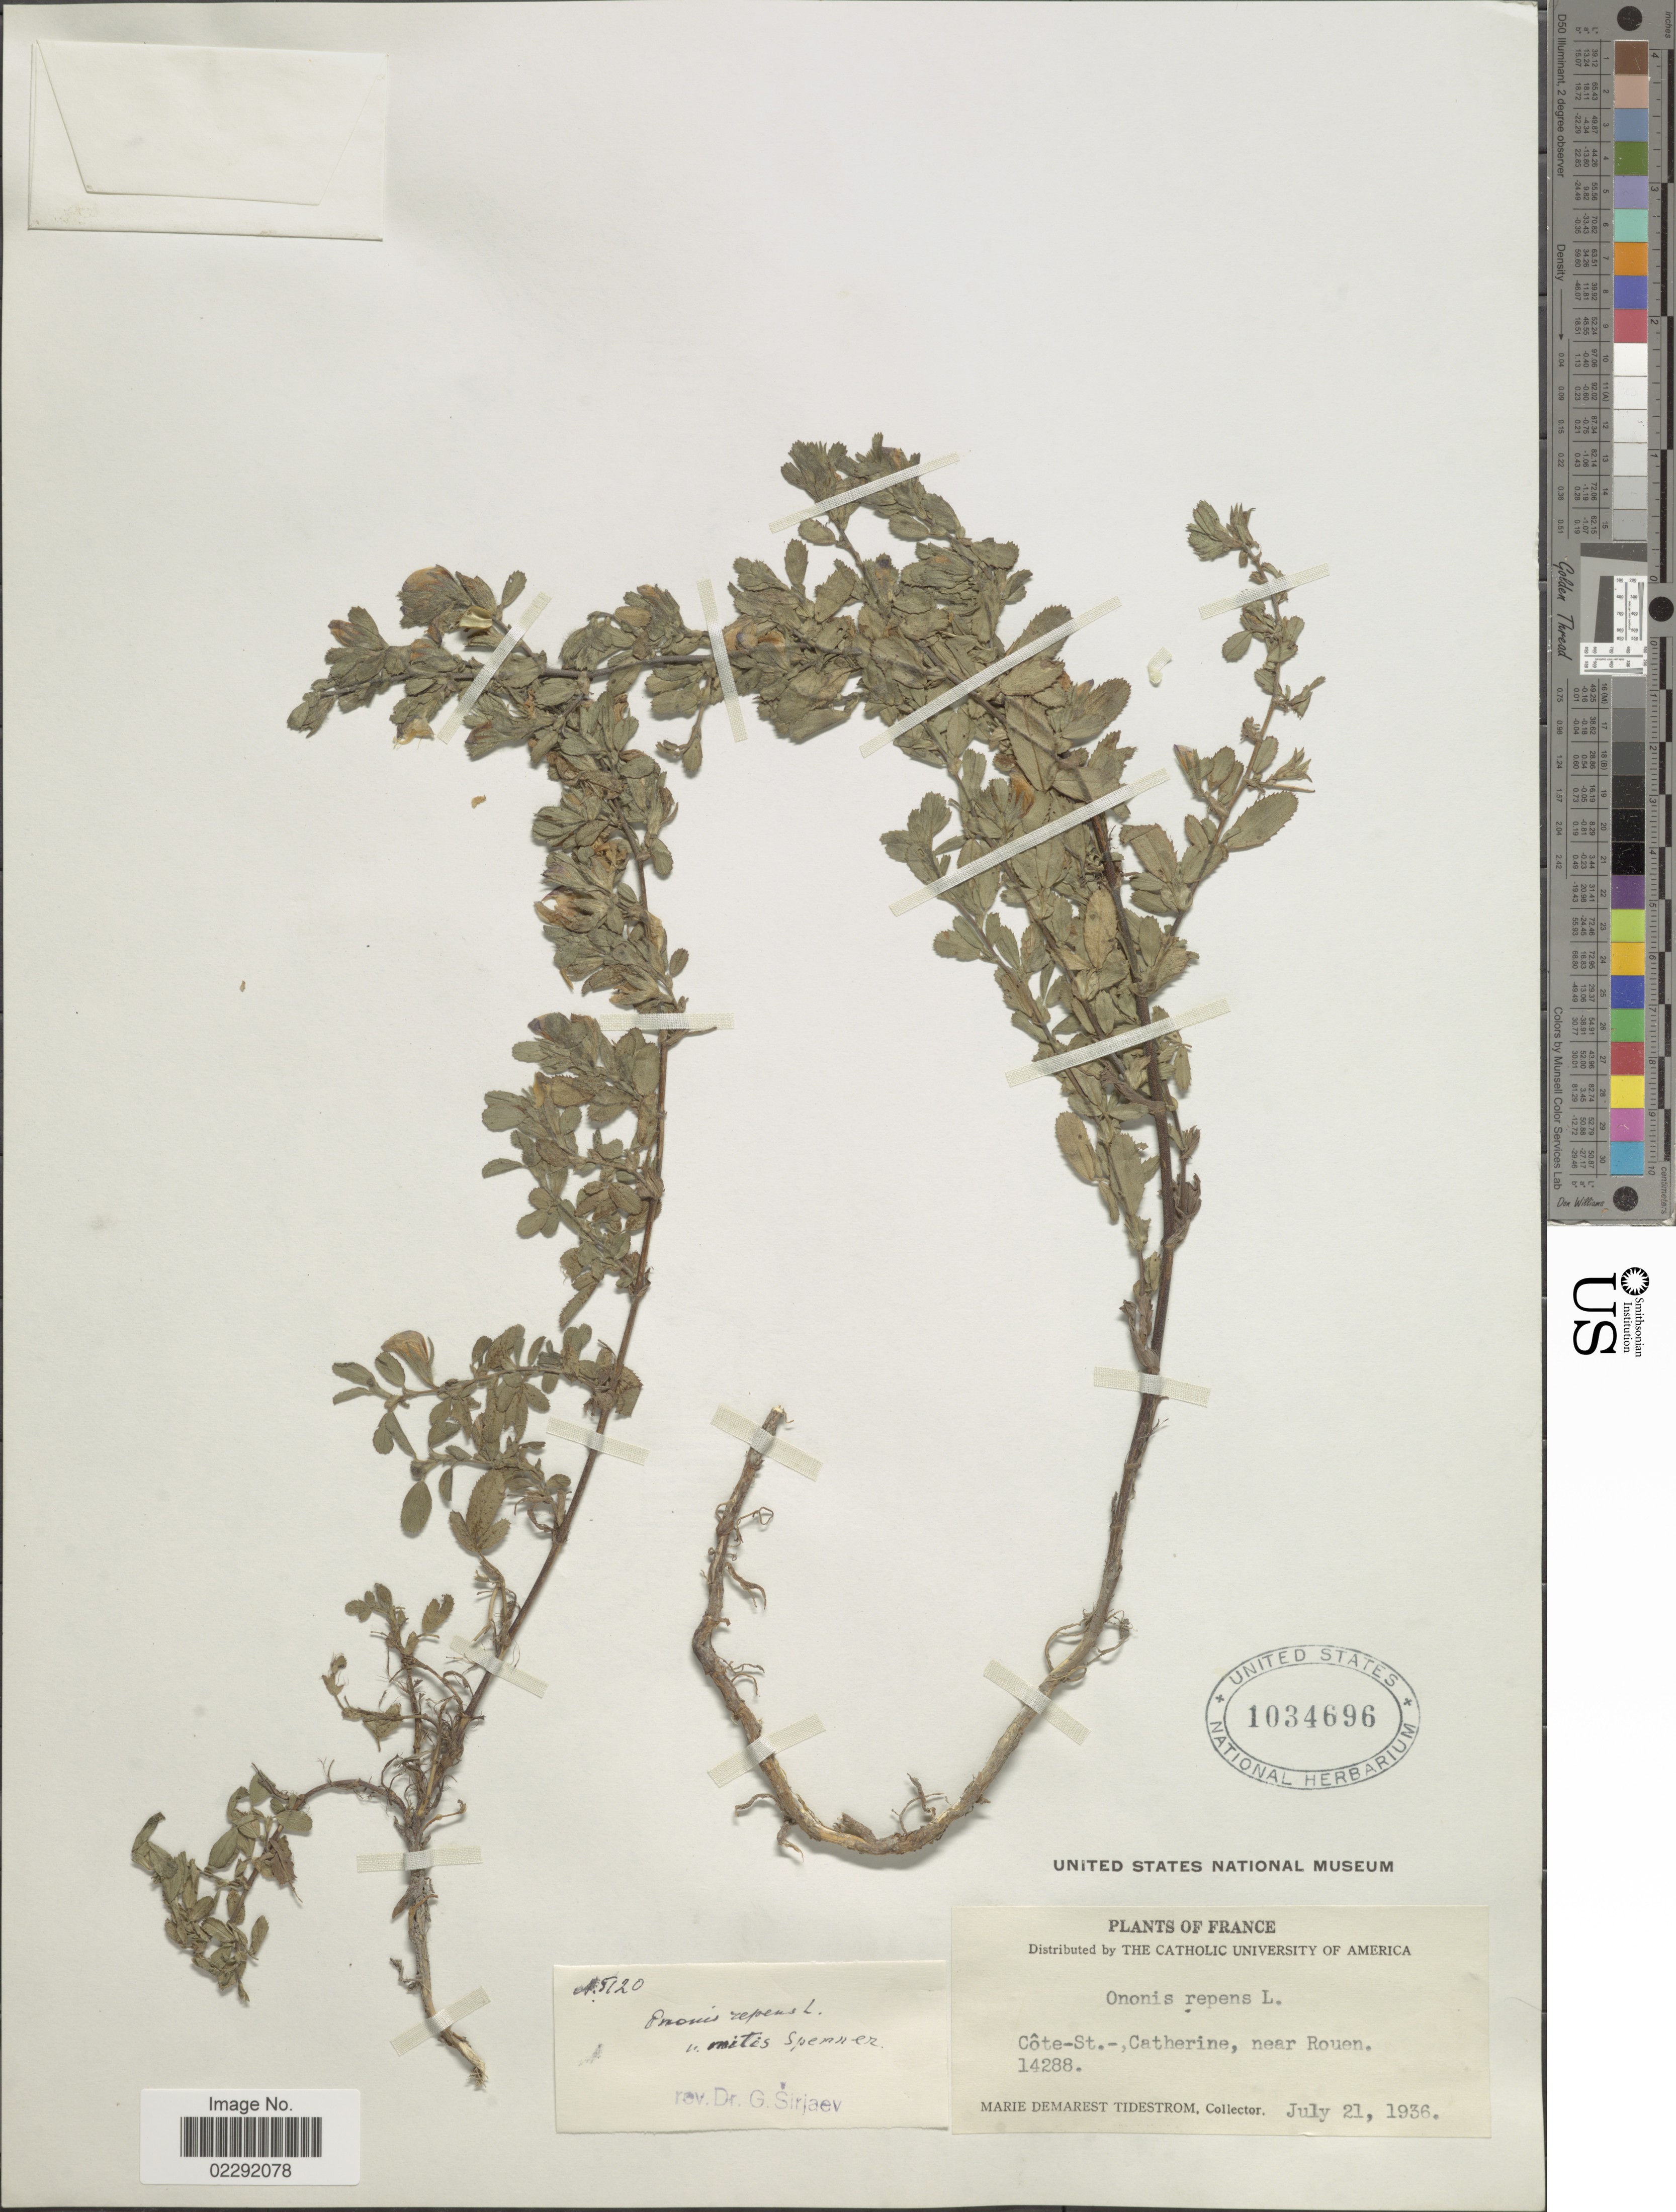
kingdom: Plantae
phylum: Tracheophyta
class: Magnoliopsida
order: Fabales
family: Fabaceae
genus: Ononis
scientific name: Ononis repens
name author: L.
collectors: M. Tidestrom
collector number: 14288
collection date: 1936-07-21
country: France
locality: Cote-St.-Catherine, near Rouen.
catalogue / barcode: US 1034696